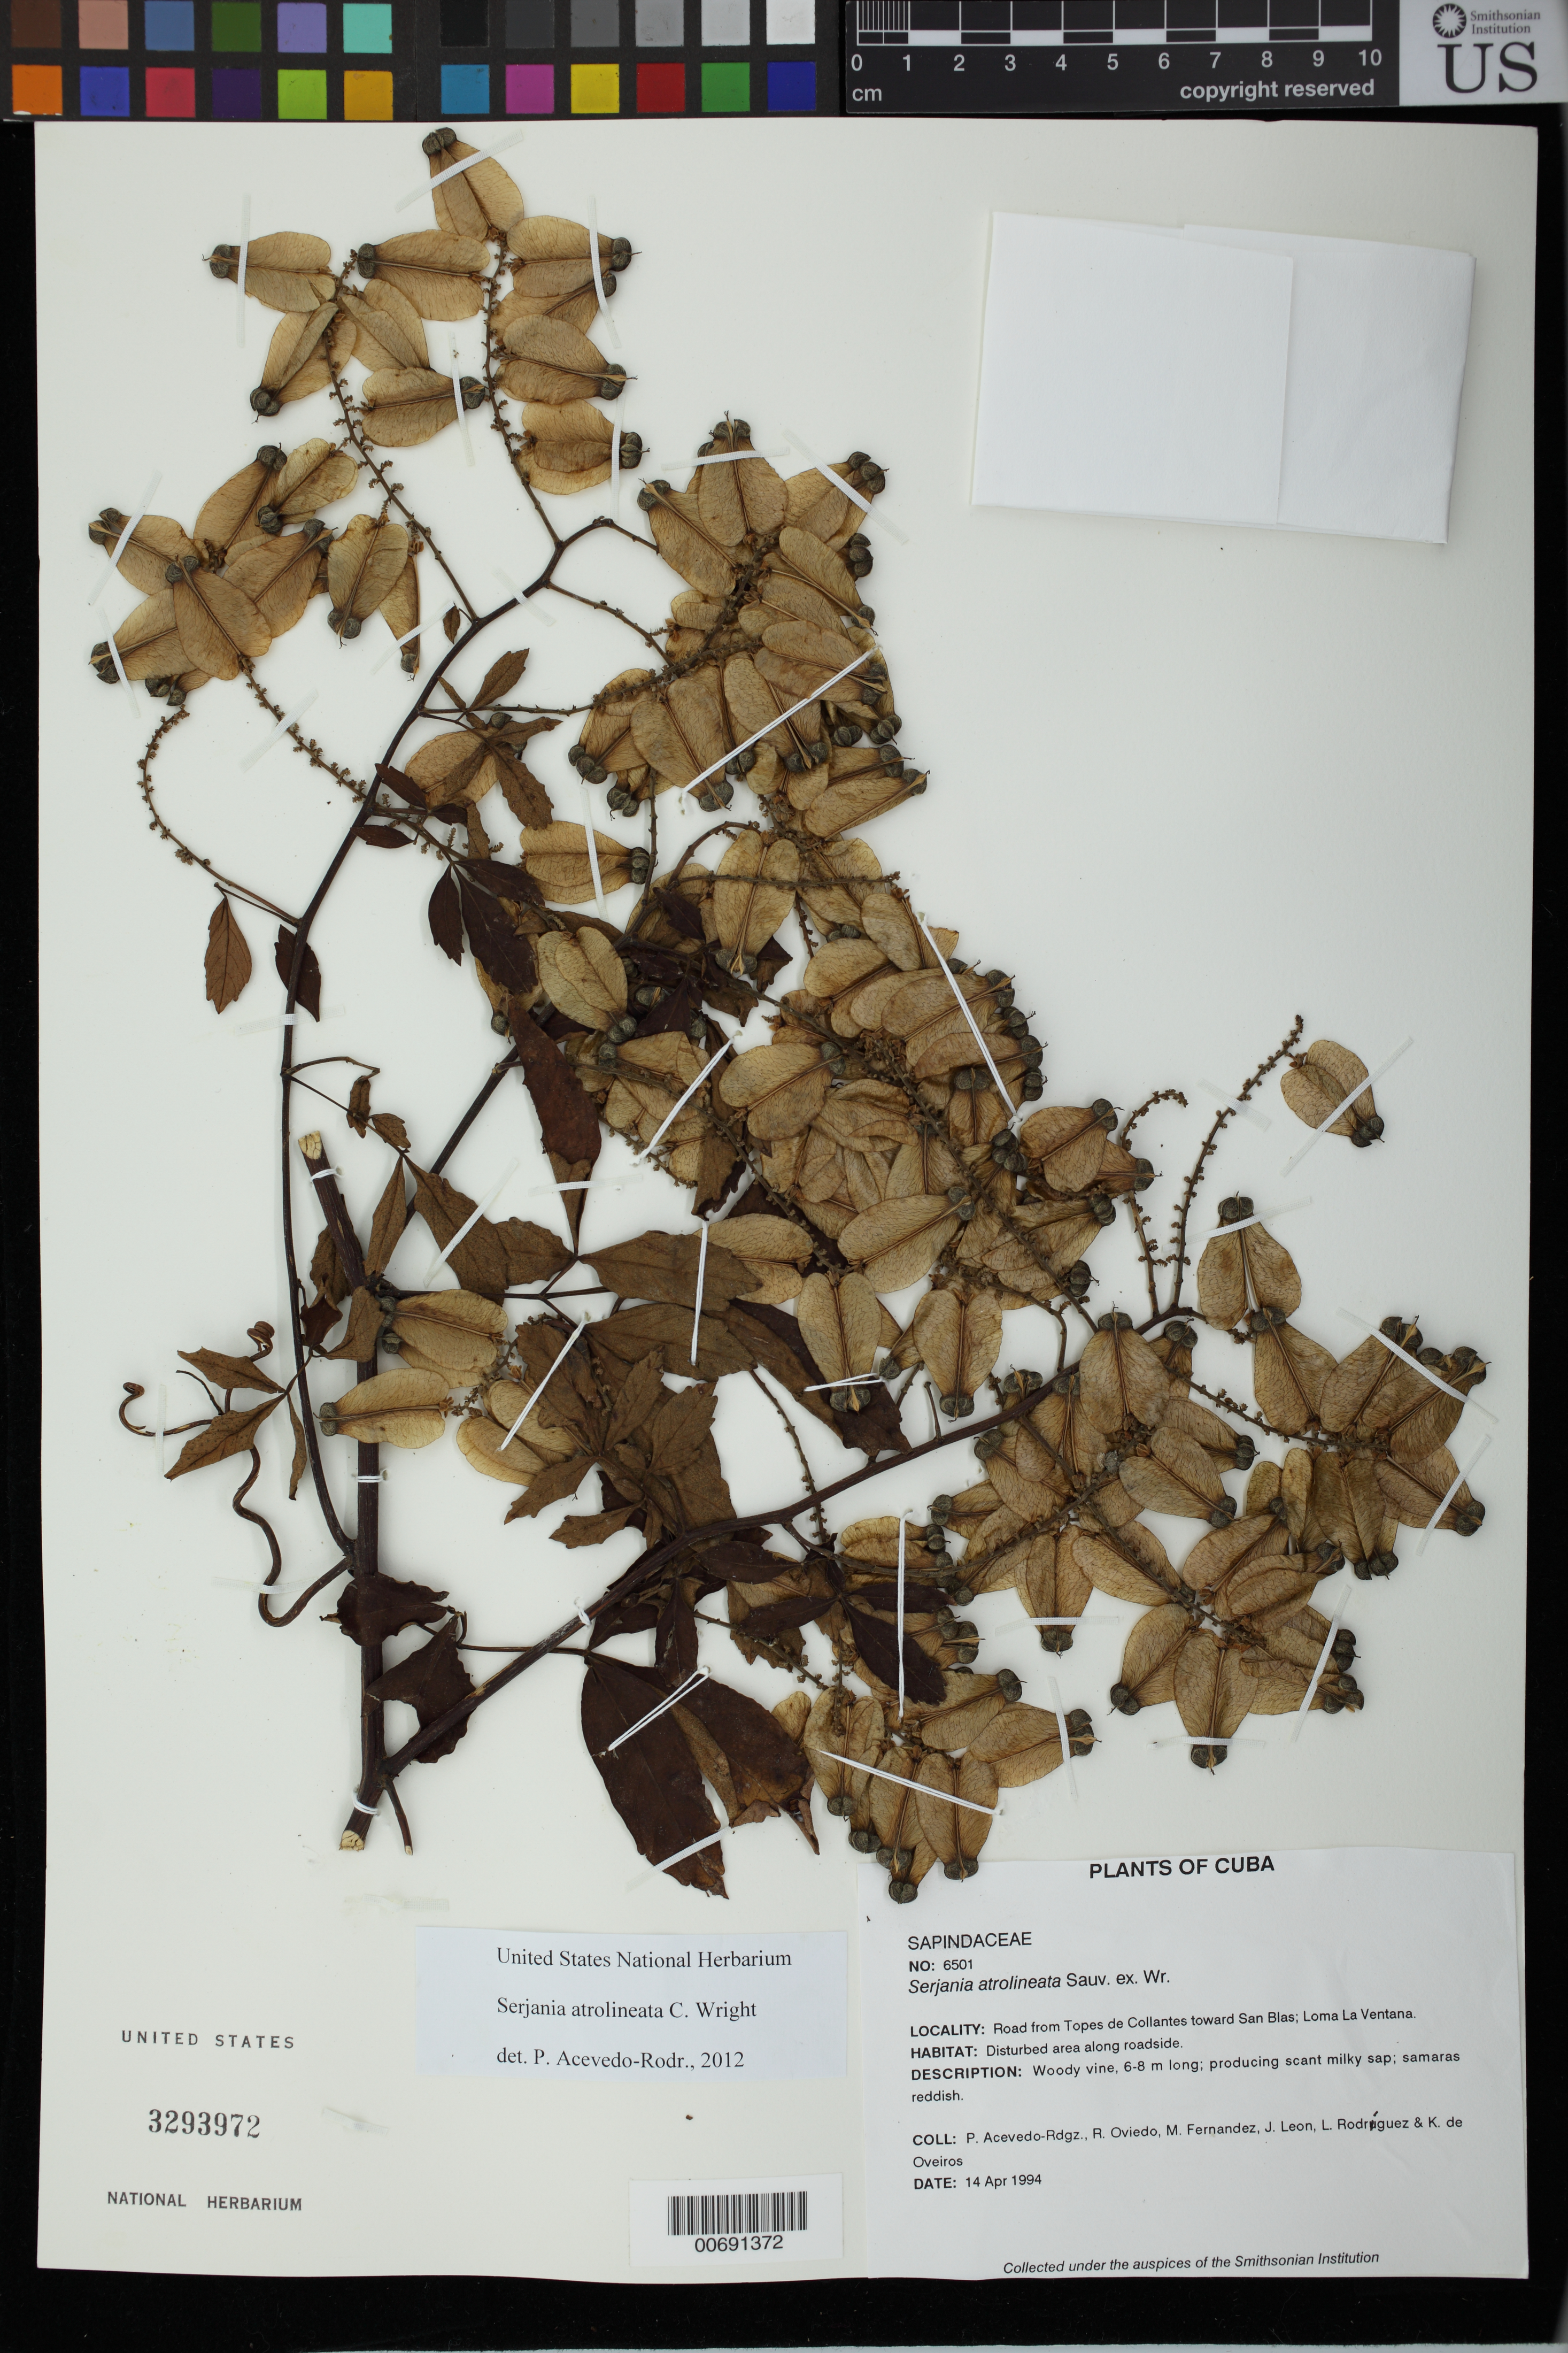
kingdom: Plantae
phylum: Tracheophyta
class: Magnoliopsida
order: Sapindales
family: Sapindaceae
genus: Serjania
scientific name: Serjania atrolineata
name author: C. Wright in Sauvalle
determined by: Acevedo-Rodríguez, P., (BOT), Smithsonian Institution - National Museum of Natural History (UNITED STATES)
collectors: P. Acevedo-Rodr., R. Oviedo, M. Fernández, J. León, L. Rodriguez & K. De Queiroz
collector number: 6501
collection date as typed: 14 Apr 1994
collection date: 1994-04-14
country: Cuba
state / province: Villa Clara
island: Cuba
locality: Road from Topes de Collantes toward San Blas; Loma La Ventana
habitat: Disturbed area along roadside.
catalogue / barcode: US 3293972